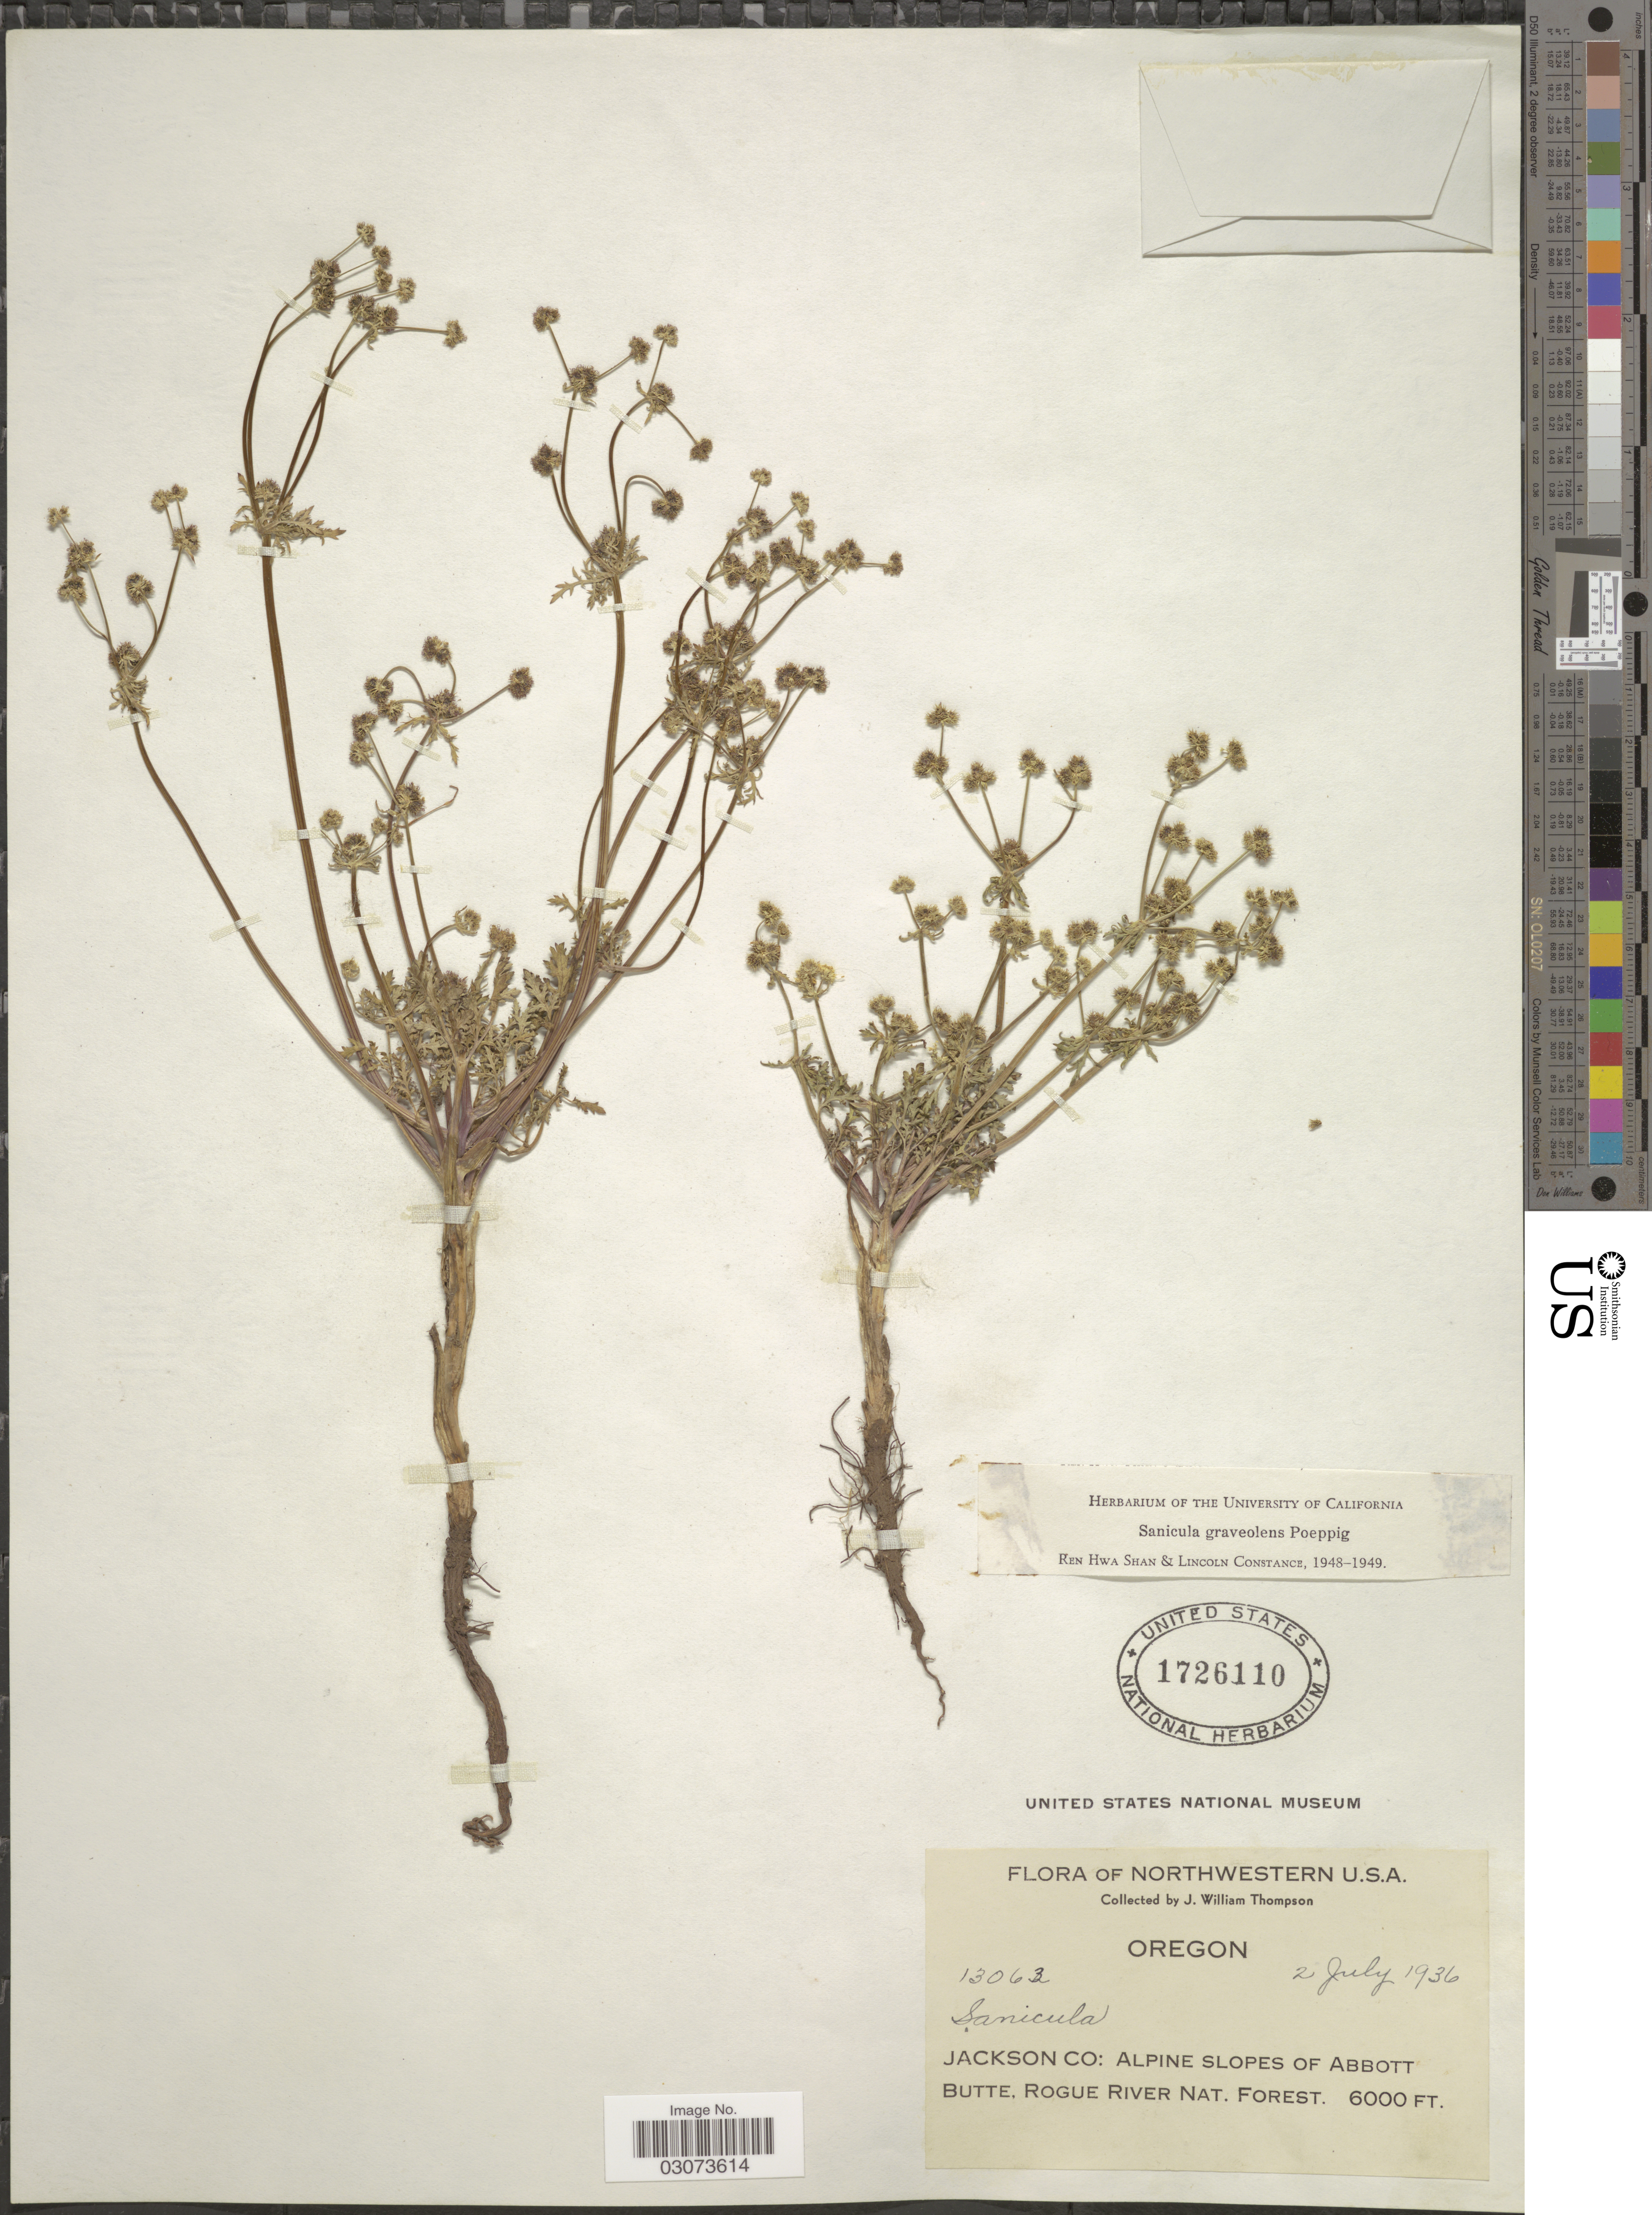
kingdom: Plantae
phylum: Tracheophyta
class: Magnoliopsida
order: Apiales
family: Apiaceae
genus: Sanicula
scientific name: Sanicula graveolens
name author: Poepp. ex DC.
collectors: J. W. Thompson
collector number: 13063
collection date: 1936-07-02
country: United States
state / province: Oregon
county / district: Jackson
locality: Jackson Co: Alpine slopes of Abbott Butte, Rogue River Nat. Forest.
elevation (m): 1829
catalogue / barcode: US 1726110